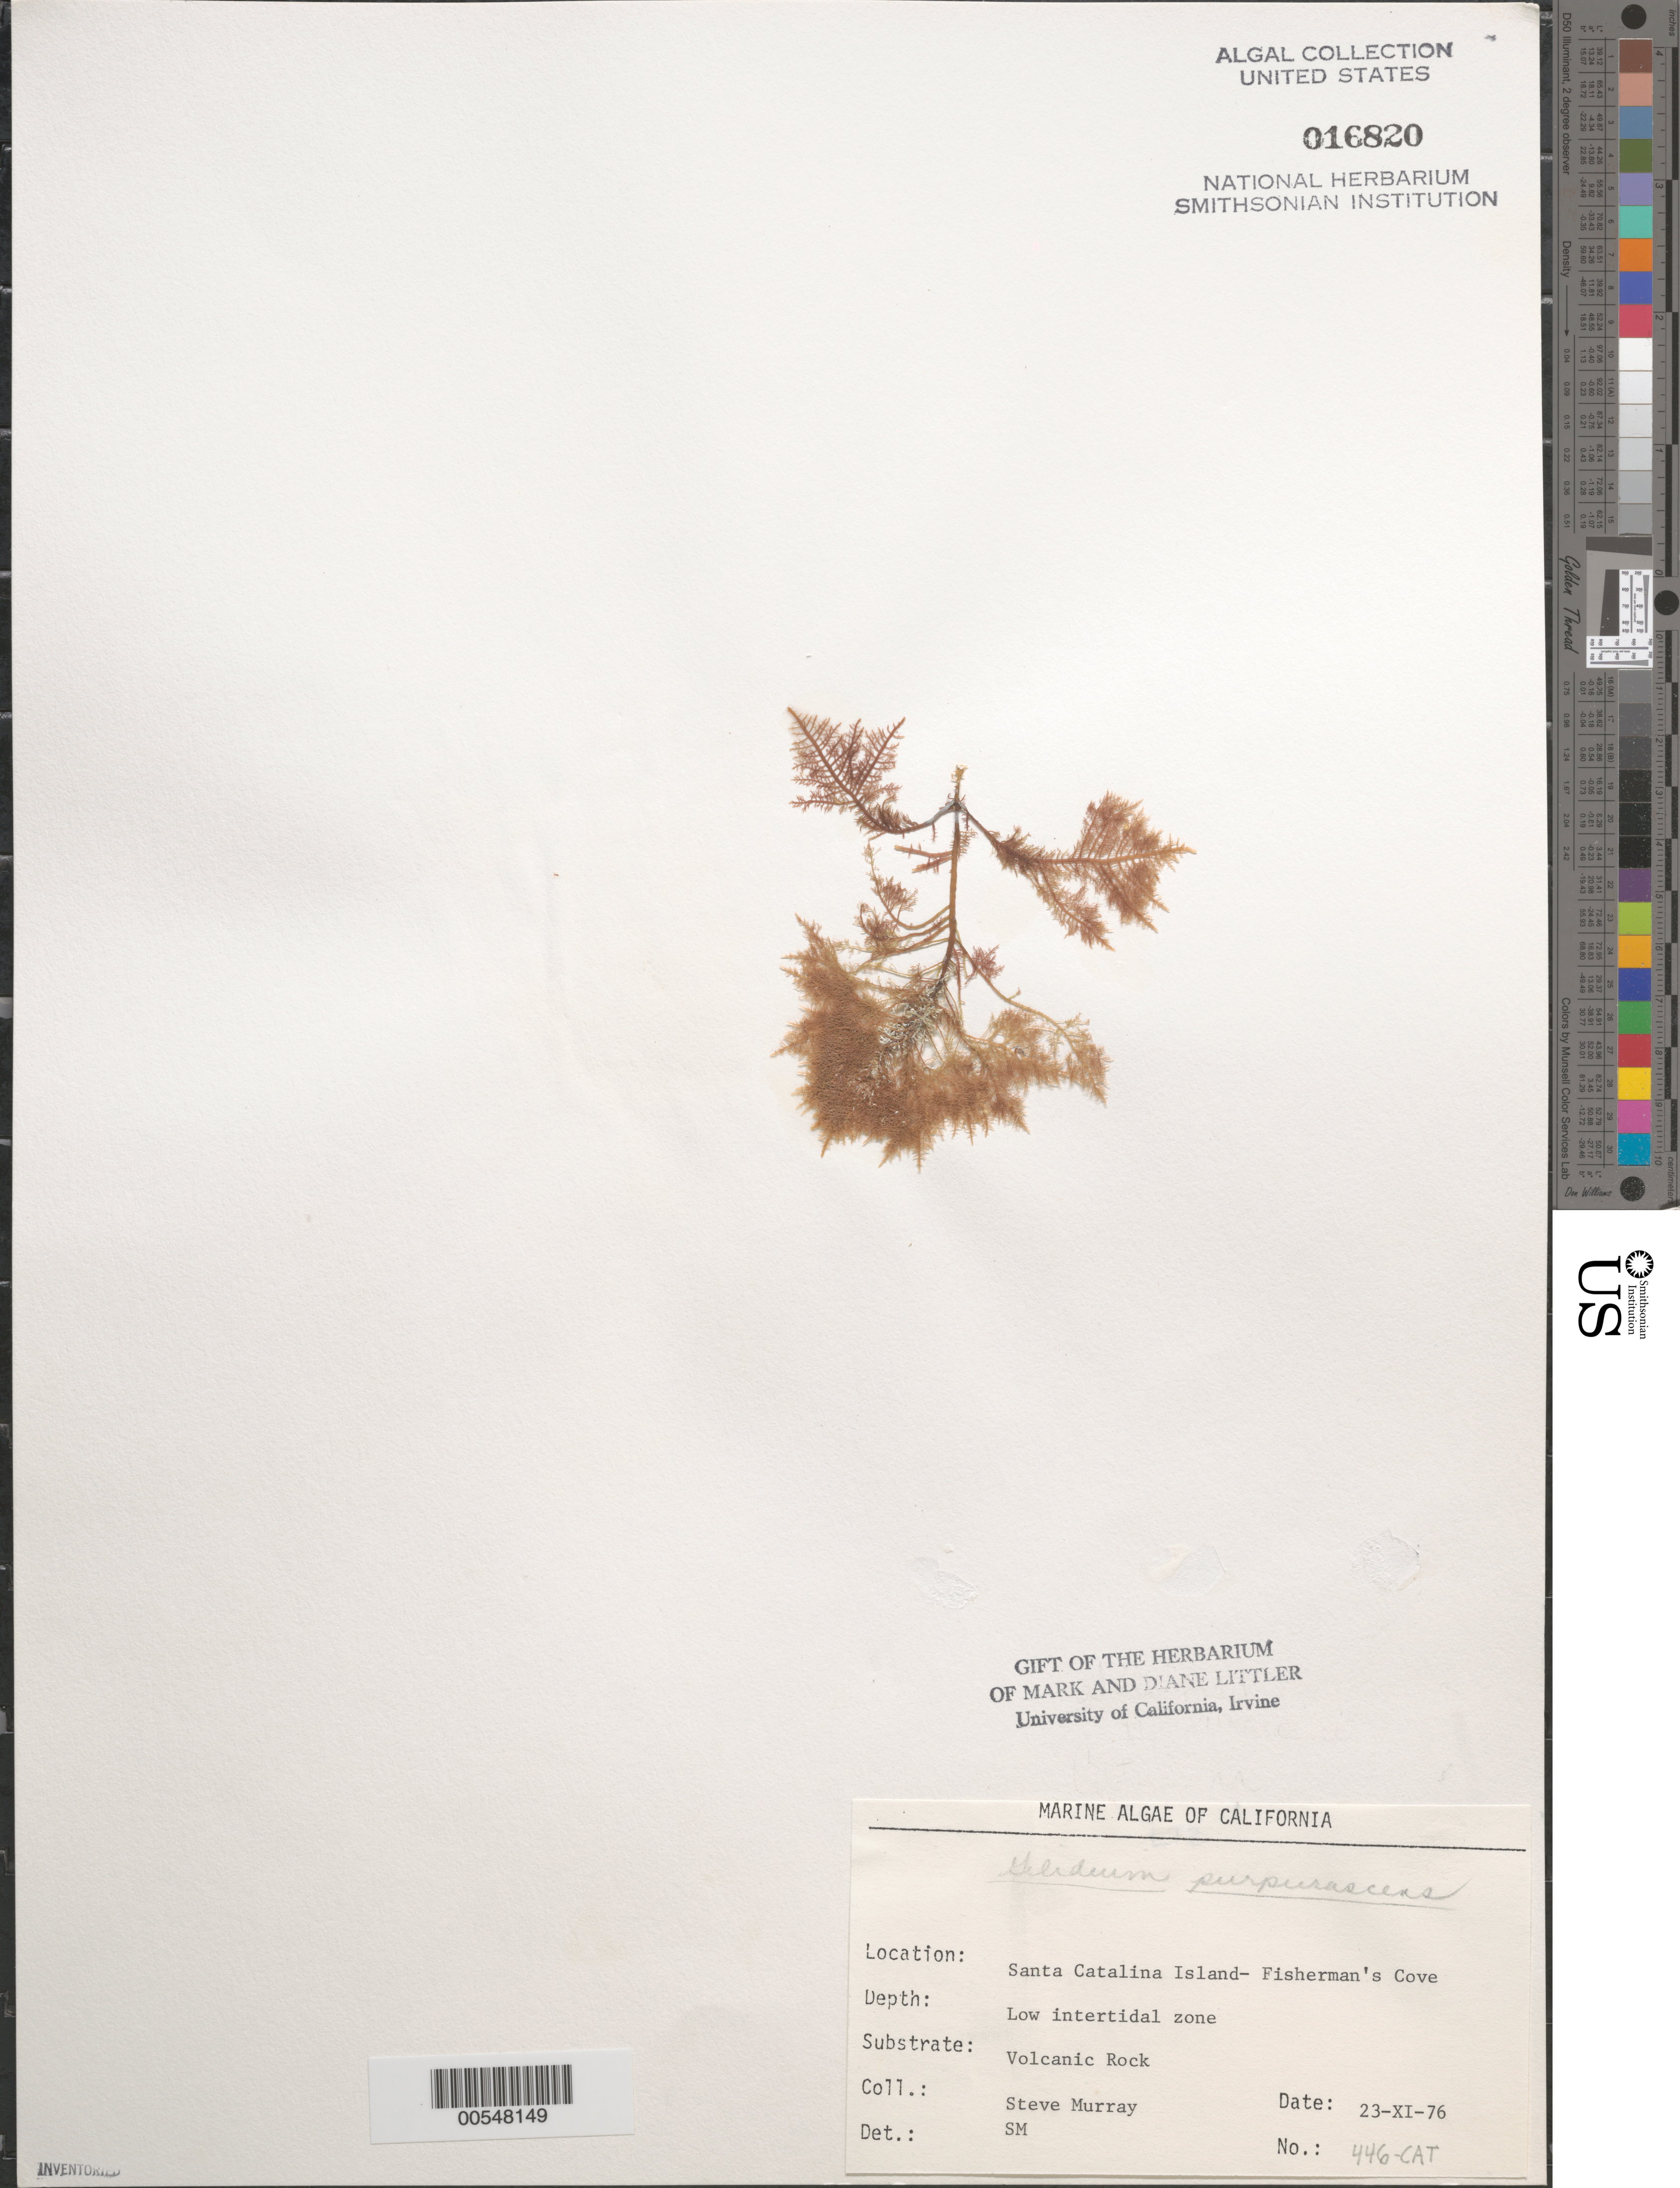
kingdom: Plantae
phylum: Rhodophyta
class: Florideophyceae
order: Gelidiales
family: Gelidiaceae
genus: Gelidium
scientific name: Gelidium purpurascens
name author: N.L. Gardner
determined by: Murray, S. N.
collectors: S. N. Murray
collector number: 446-cat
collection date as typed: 23 Nov 1976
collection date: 1976-11-23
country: United States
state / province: California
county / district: Los Angeles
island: Santa Catalina Island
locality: Fishermen Cove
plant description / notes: BLM-SOCALBIGHT Rocky Intertidal Survey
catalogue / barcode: US 16820